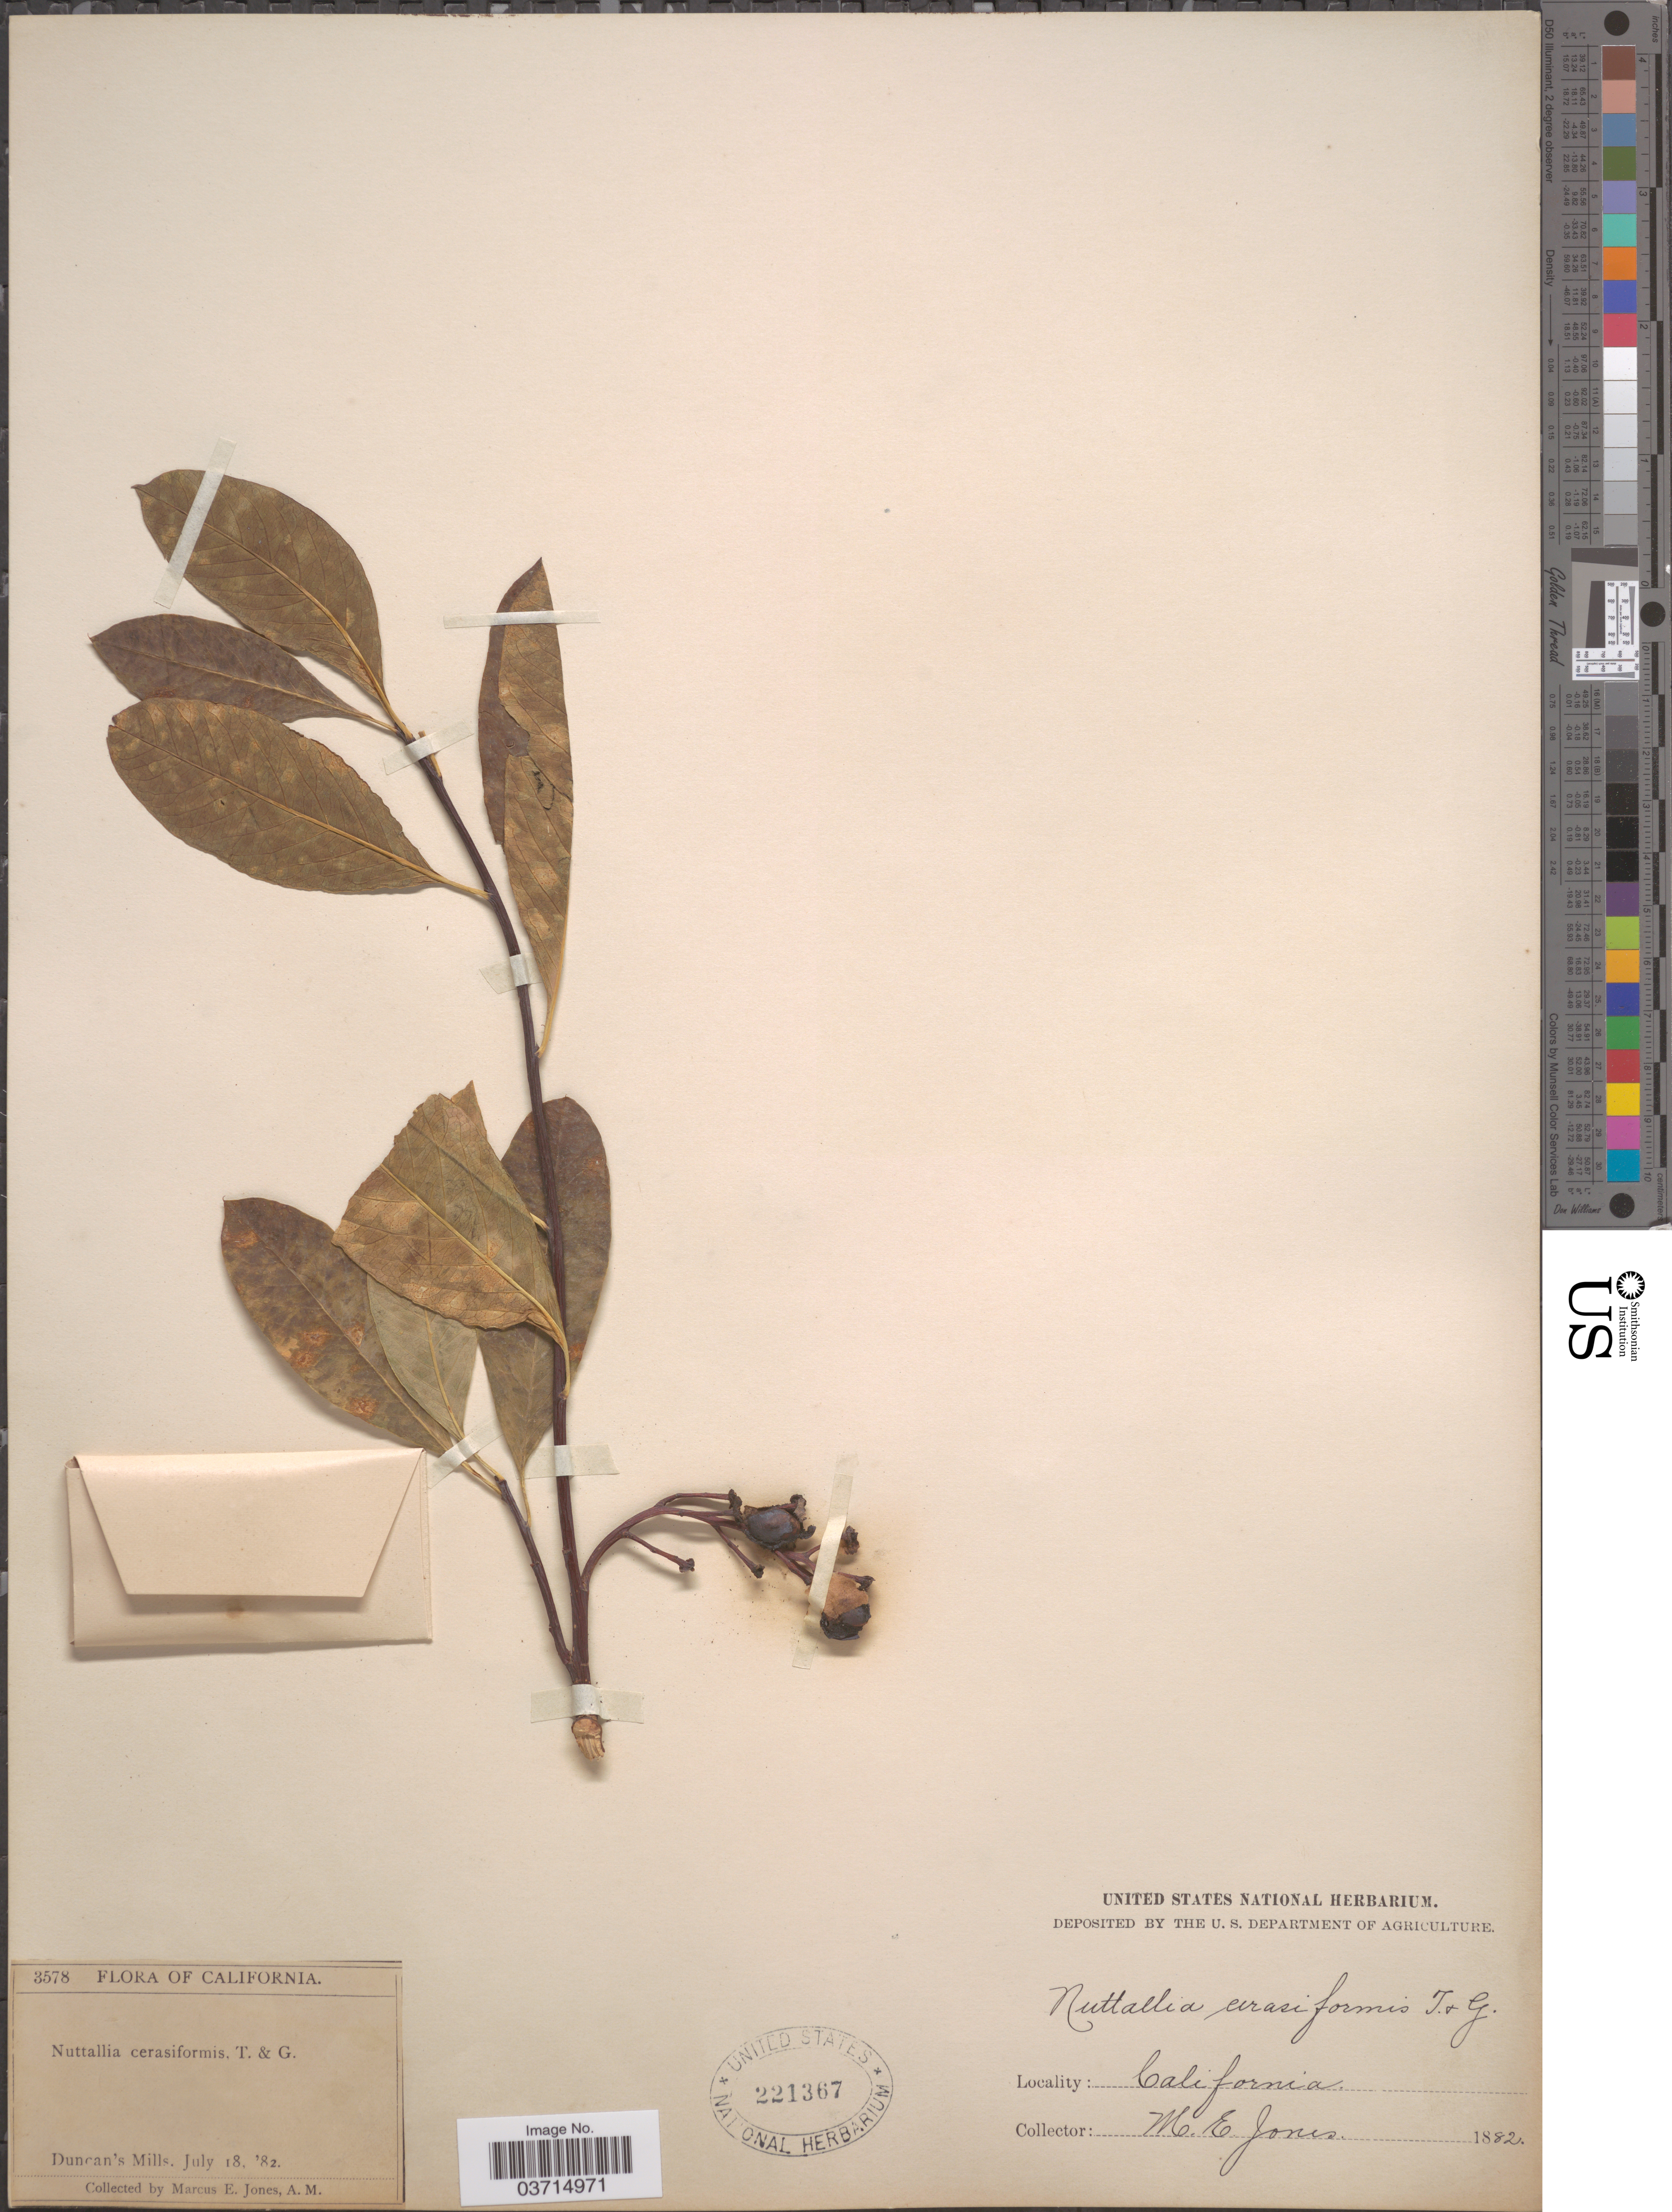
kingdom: Plantae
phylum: Tracheophyta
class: Magnoliopsida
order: Rosales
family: Rosaceae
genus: Oemleria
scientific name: Oemleria cerasiformis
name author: (Torr. & A. Gray ex Hook. & Arn.) J.W. Landon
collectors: M. E. Jones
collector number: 3578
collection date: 1882-07-18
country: United States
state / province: California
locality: Duncan's Mills.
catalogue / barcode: US 221367